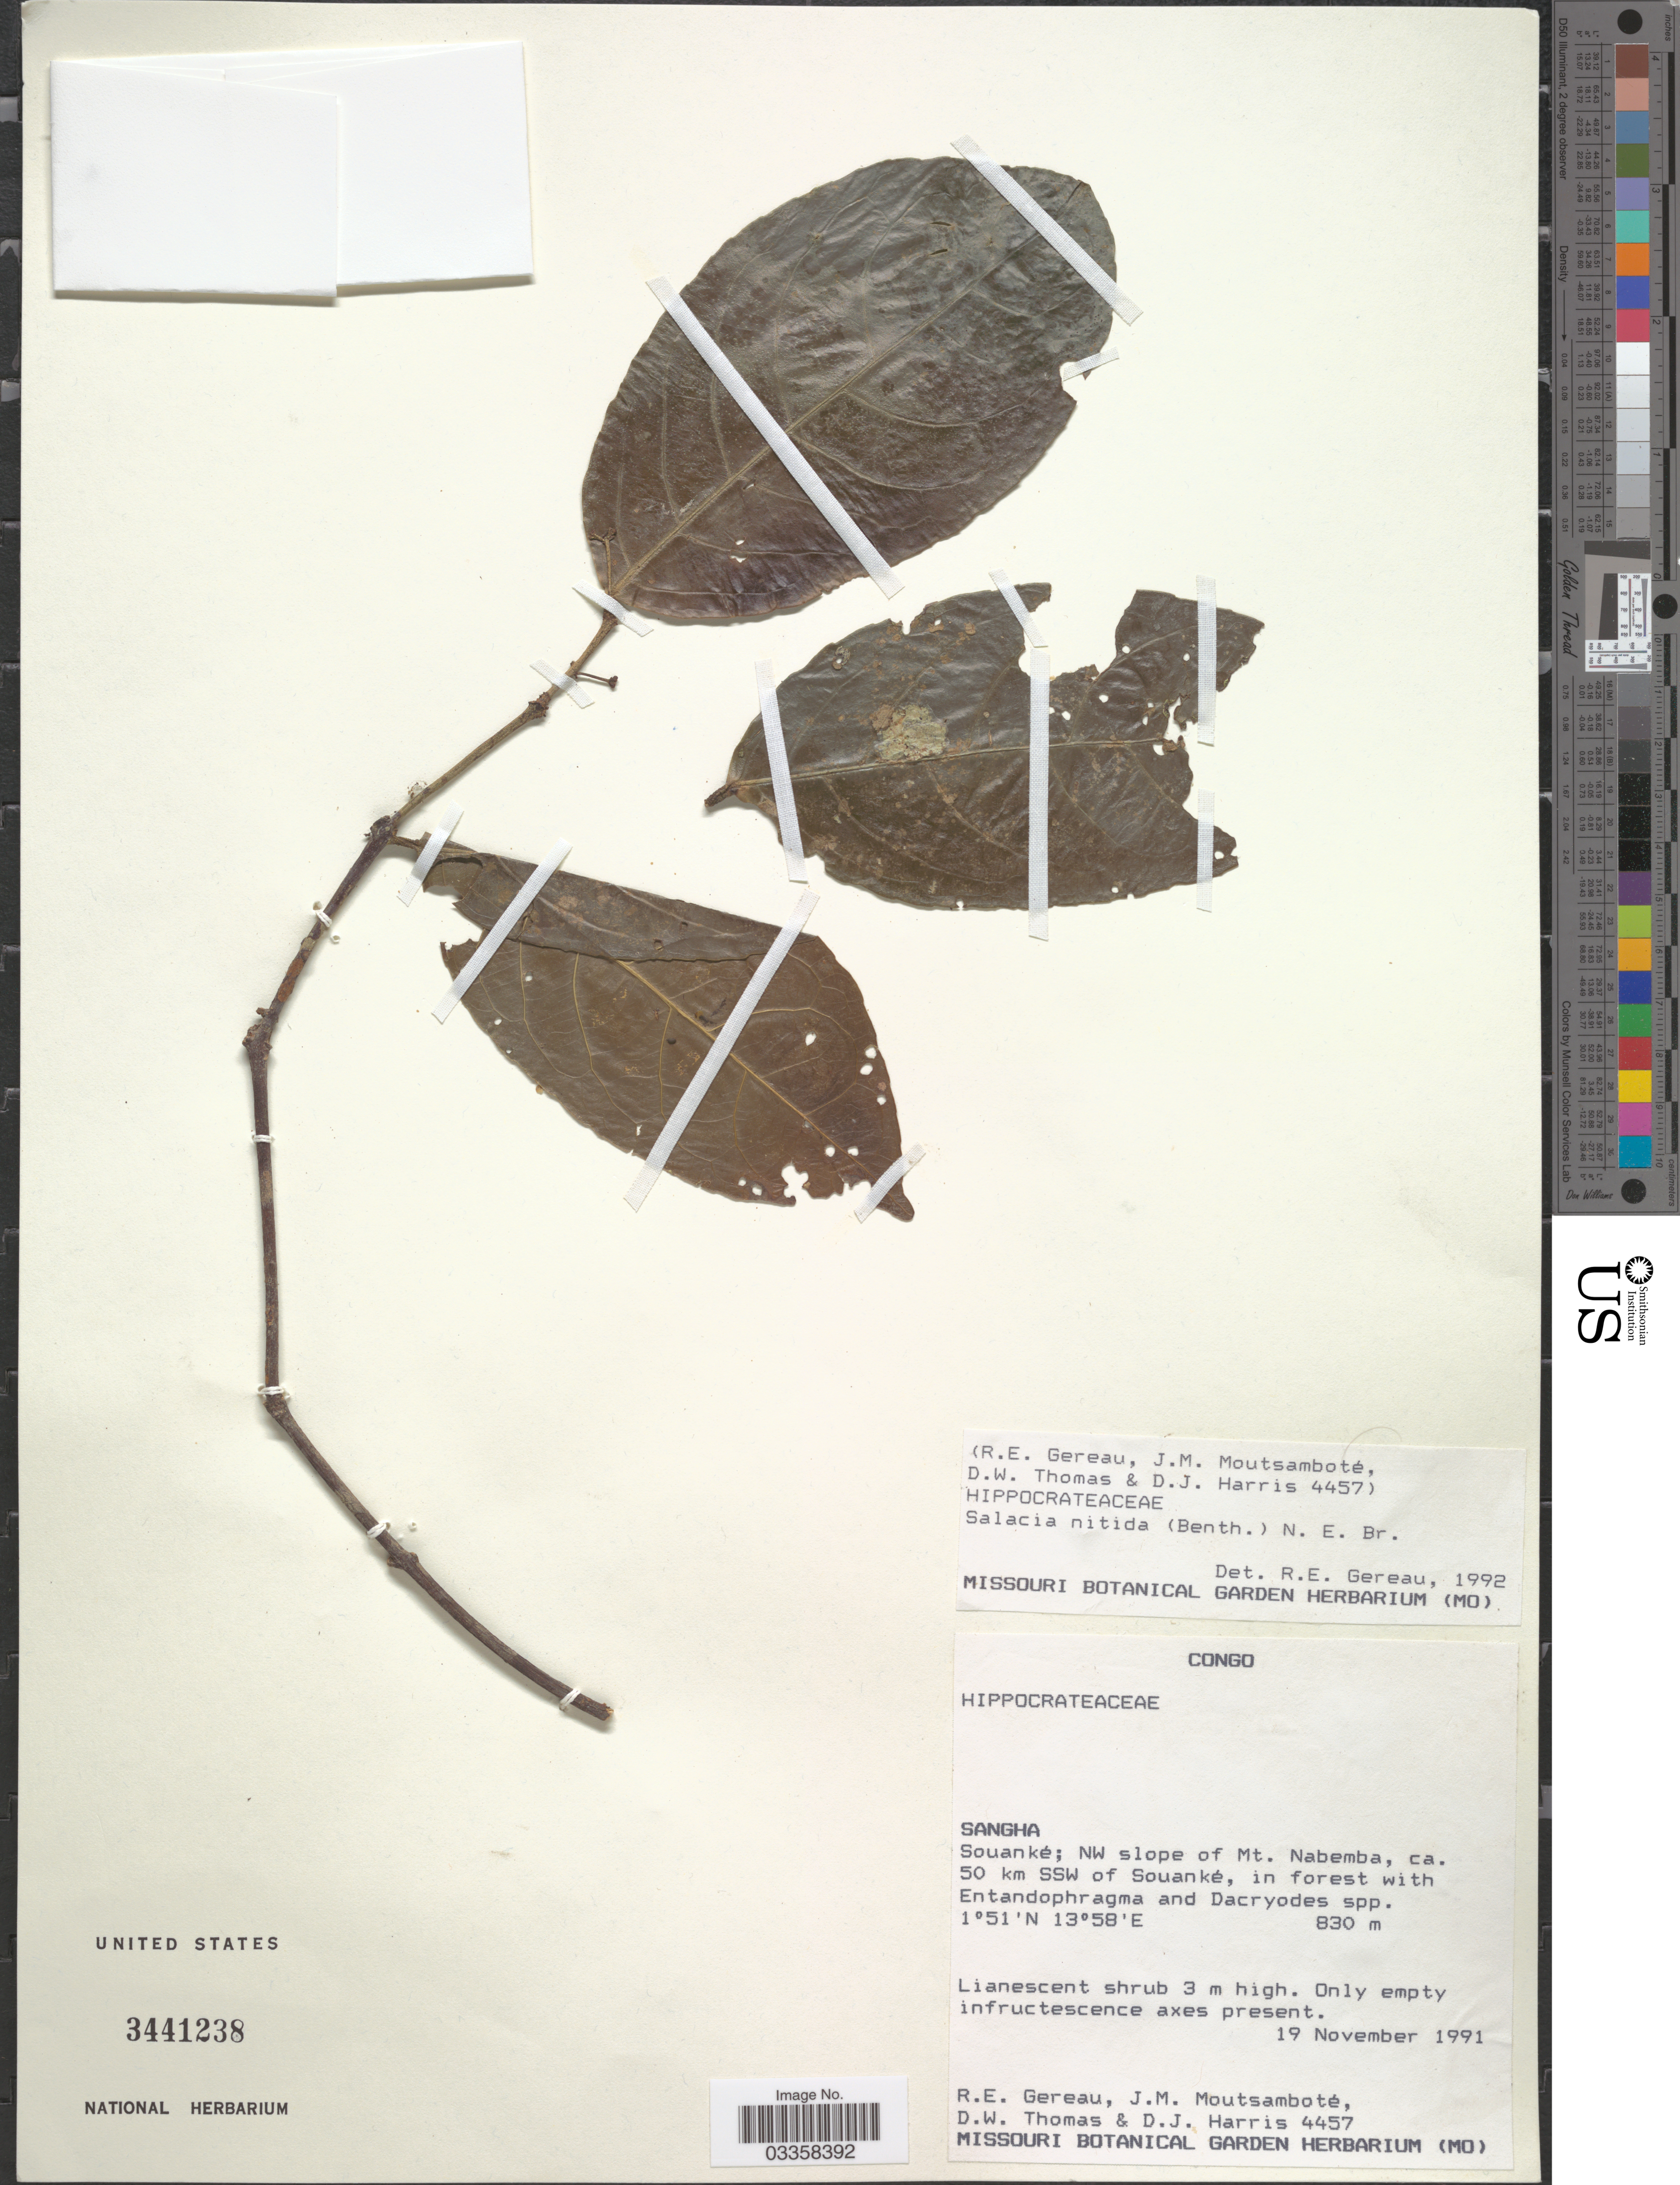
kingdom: Plantae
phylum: Tracheophyta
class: Magnoliopsida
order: Celastrales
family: Celastraceae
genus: Salacia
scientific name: Salacia nitida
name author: (Benth.) N.E. Br.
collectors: R. Gereau, J. Moutsambote & D. W. Thomas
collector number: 4457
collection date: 1991-11-19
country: Congo, Republic of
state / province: Sangha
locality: Souanké; NW slope of Mt. Nabemba, ca. 50 km SSW of Souanké.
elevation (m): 830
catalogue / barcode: US 3441238